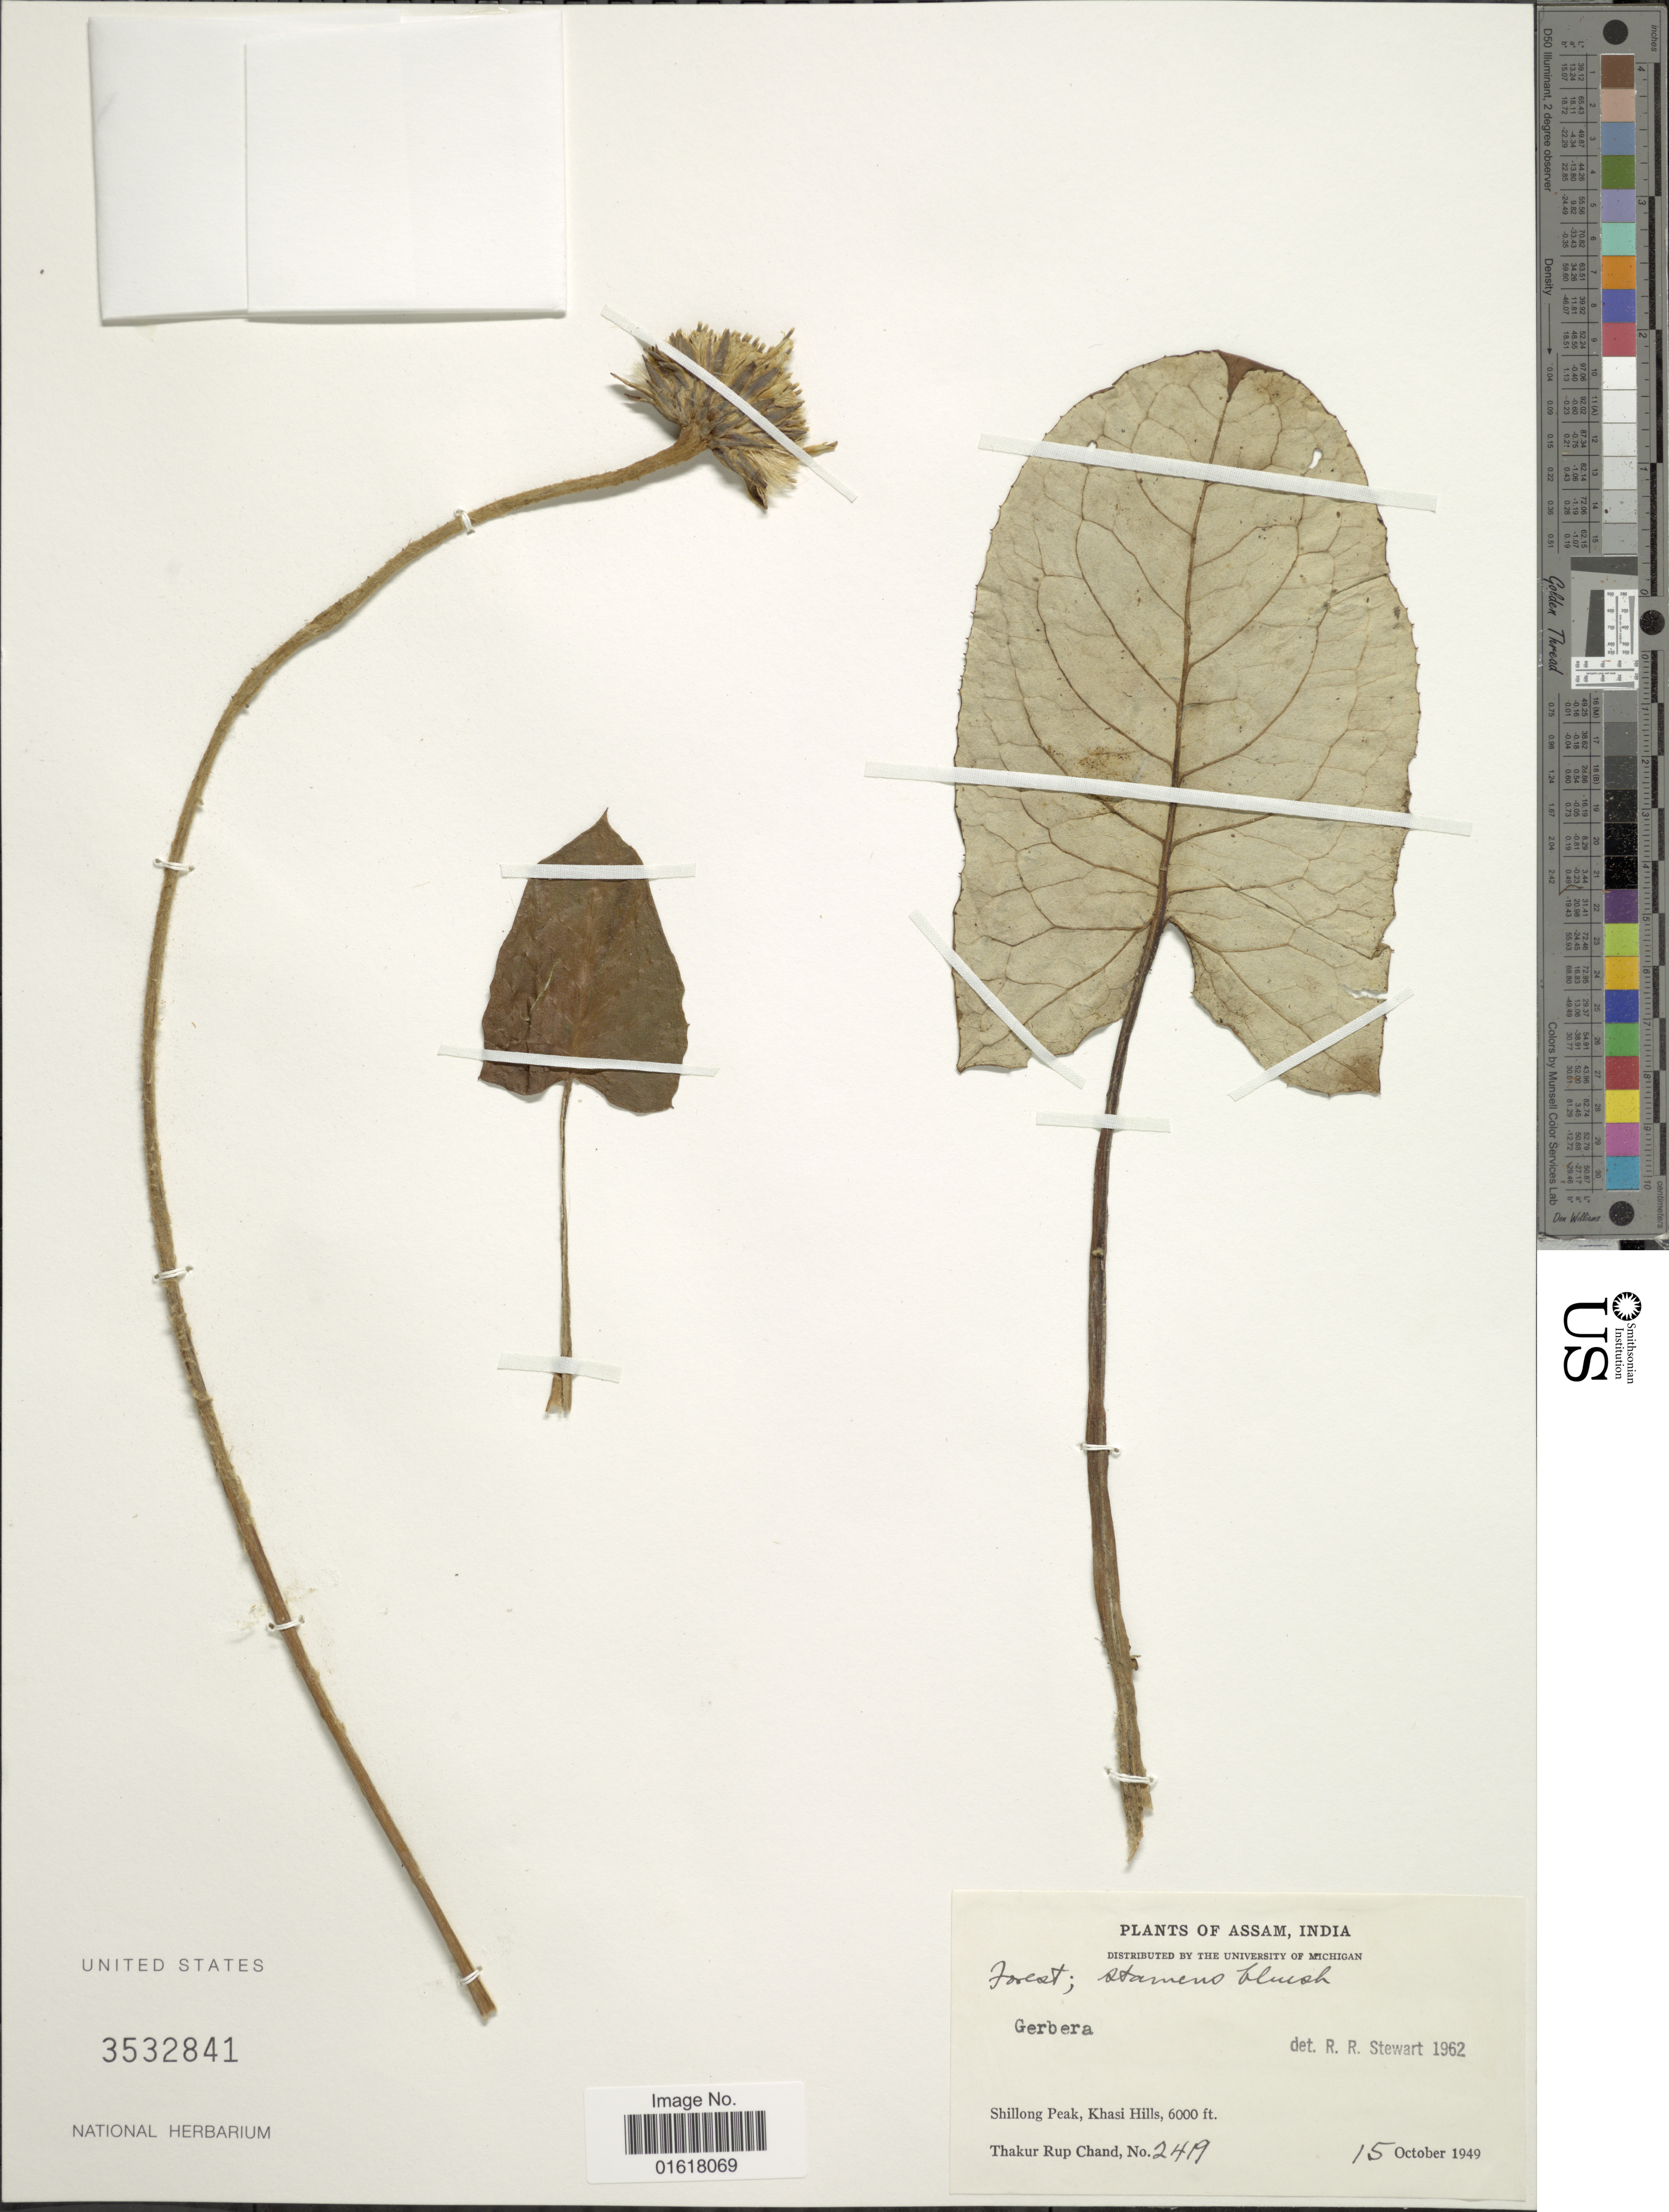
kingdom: Plantae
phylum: Tracheophyta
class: Magnoliopsida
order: Asterales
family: Asteraceae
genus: Gerbera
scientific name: Gerbera sp.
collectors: T. R. Chand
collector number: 2419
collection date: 1949-10-15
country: India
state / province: Meghalaya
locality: Shillong Peak, Khasi Hills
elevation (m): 1829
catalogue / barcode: US 3532841